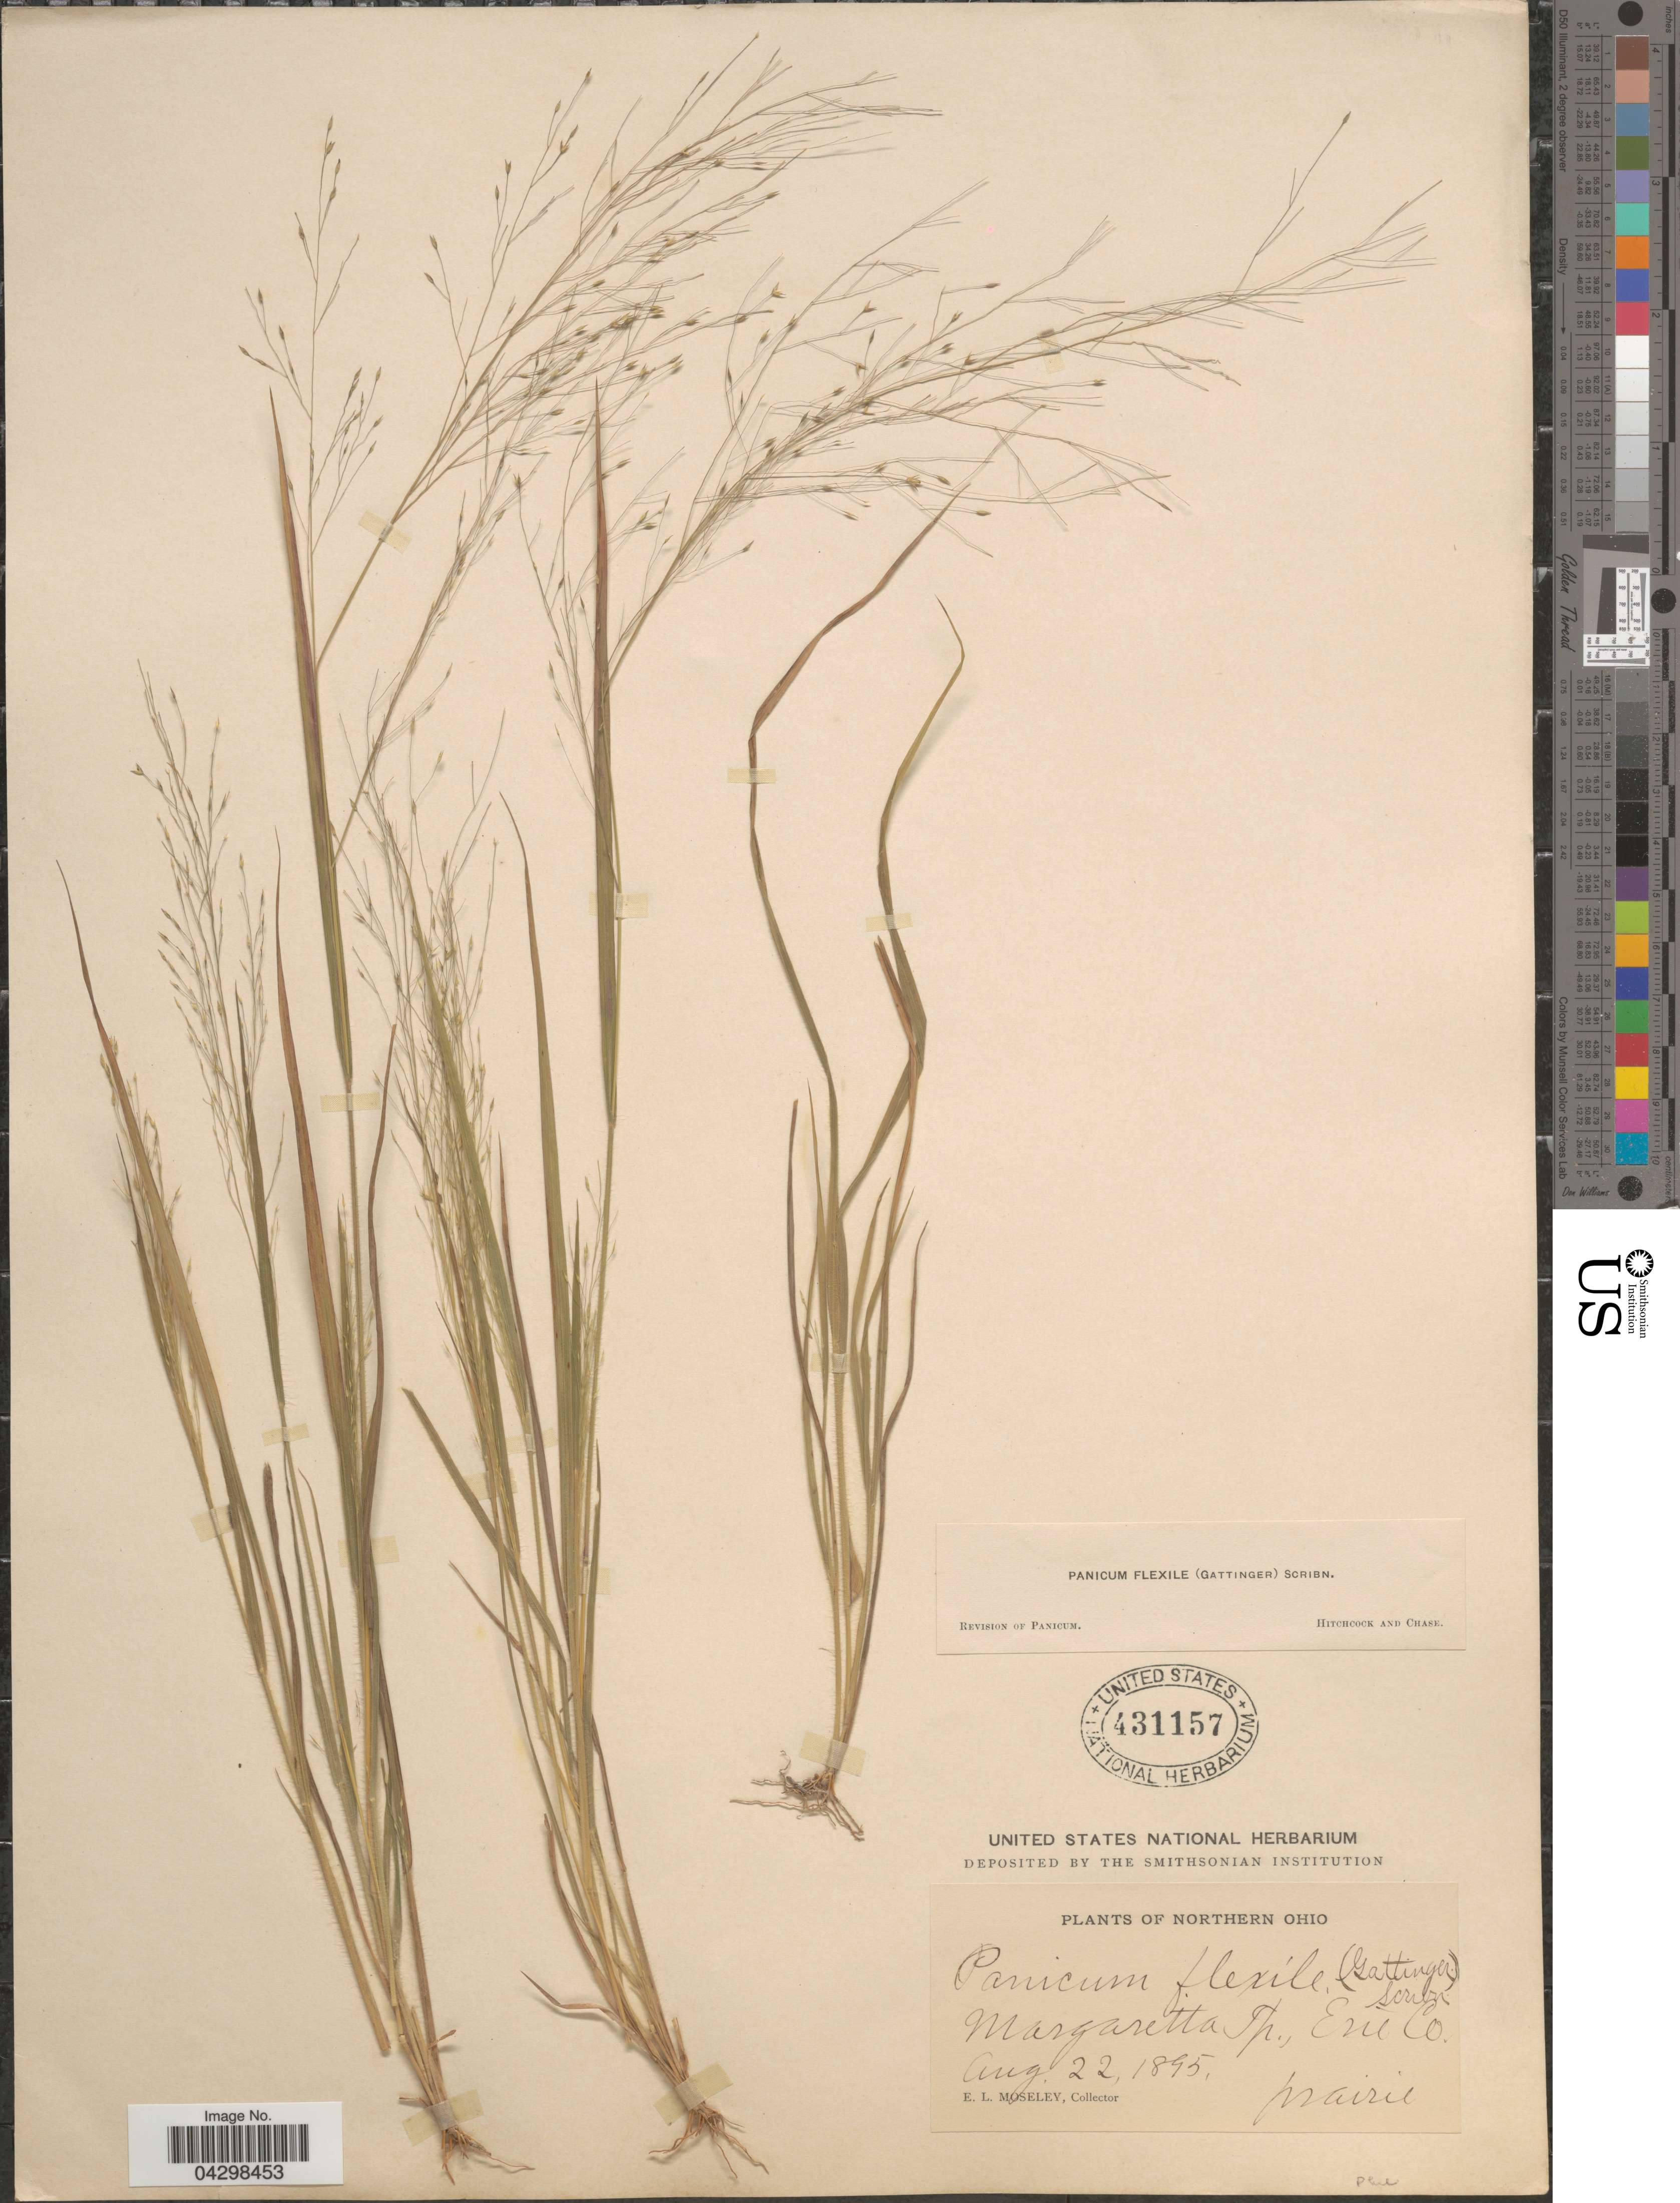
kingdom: Plantae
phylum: Tracheophyta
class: Liliopsida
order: Poales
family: Poaceae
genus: Panicum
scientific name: Panicum flexile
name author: (Gatt.) Scribn.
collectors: E. Moseley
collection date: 1895-08-22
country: United States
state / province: Ohio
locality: Northern Ohio. Margaretta Tp., Erie Co.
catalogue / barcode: US 431157